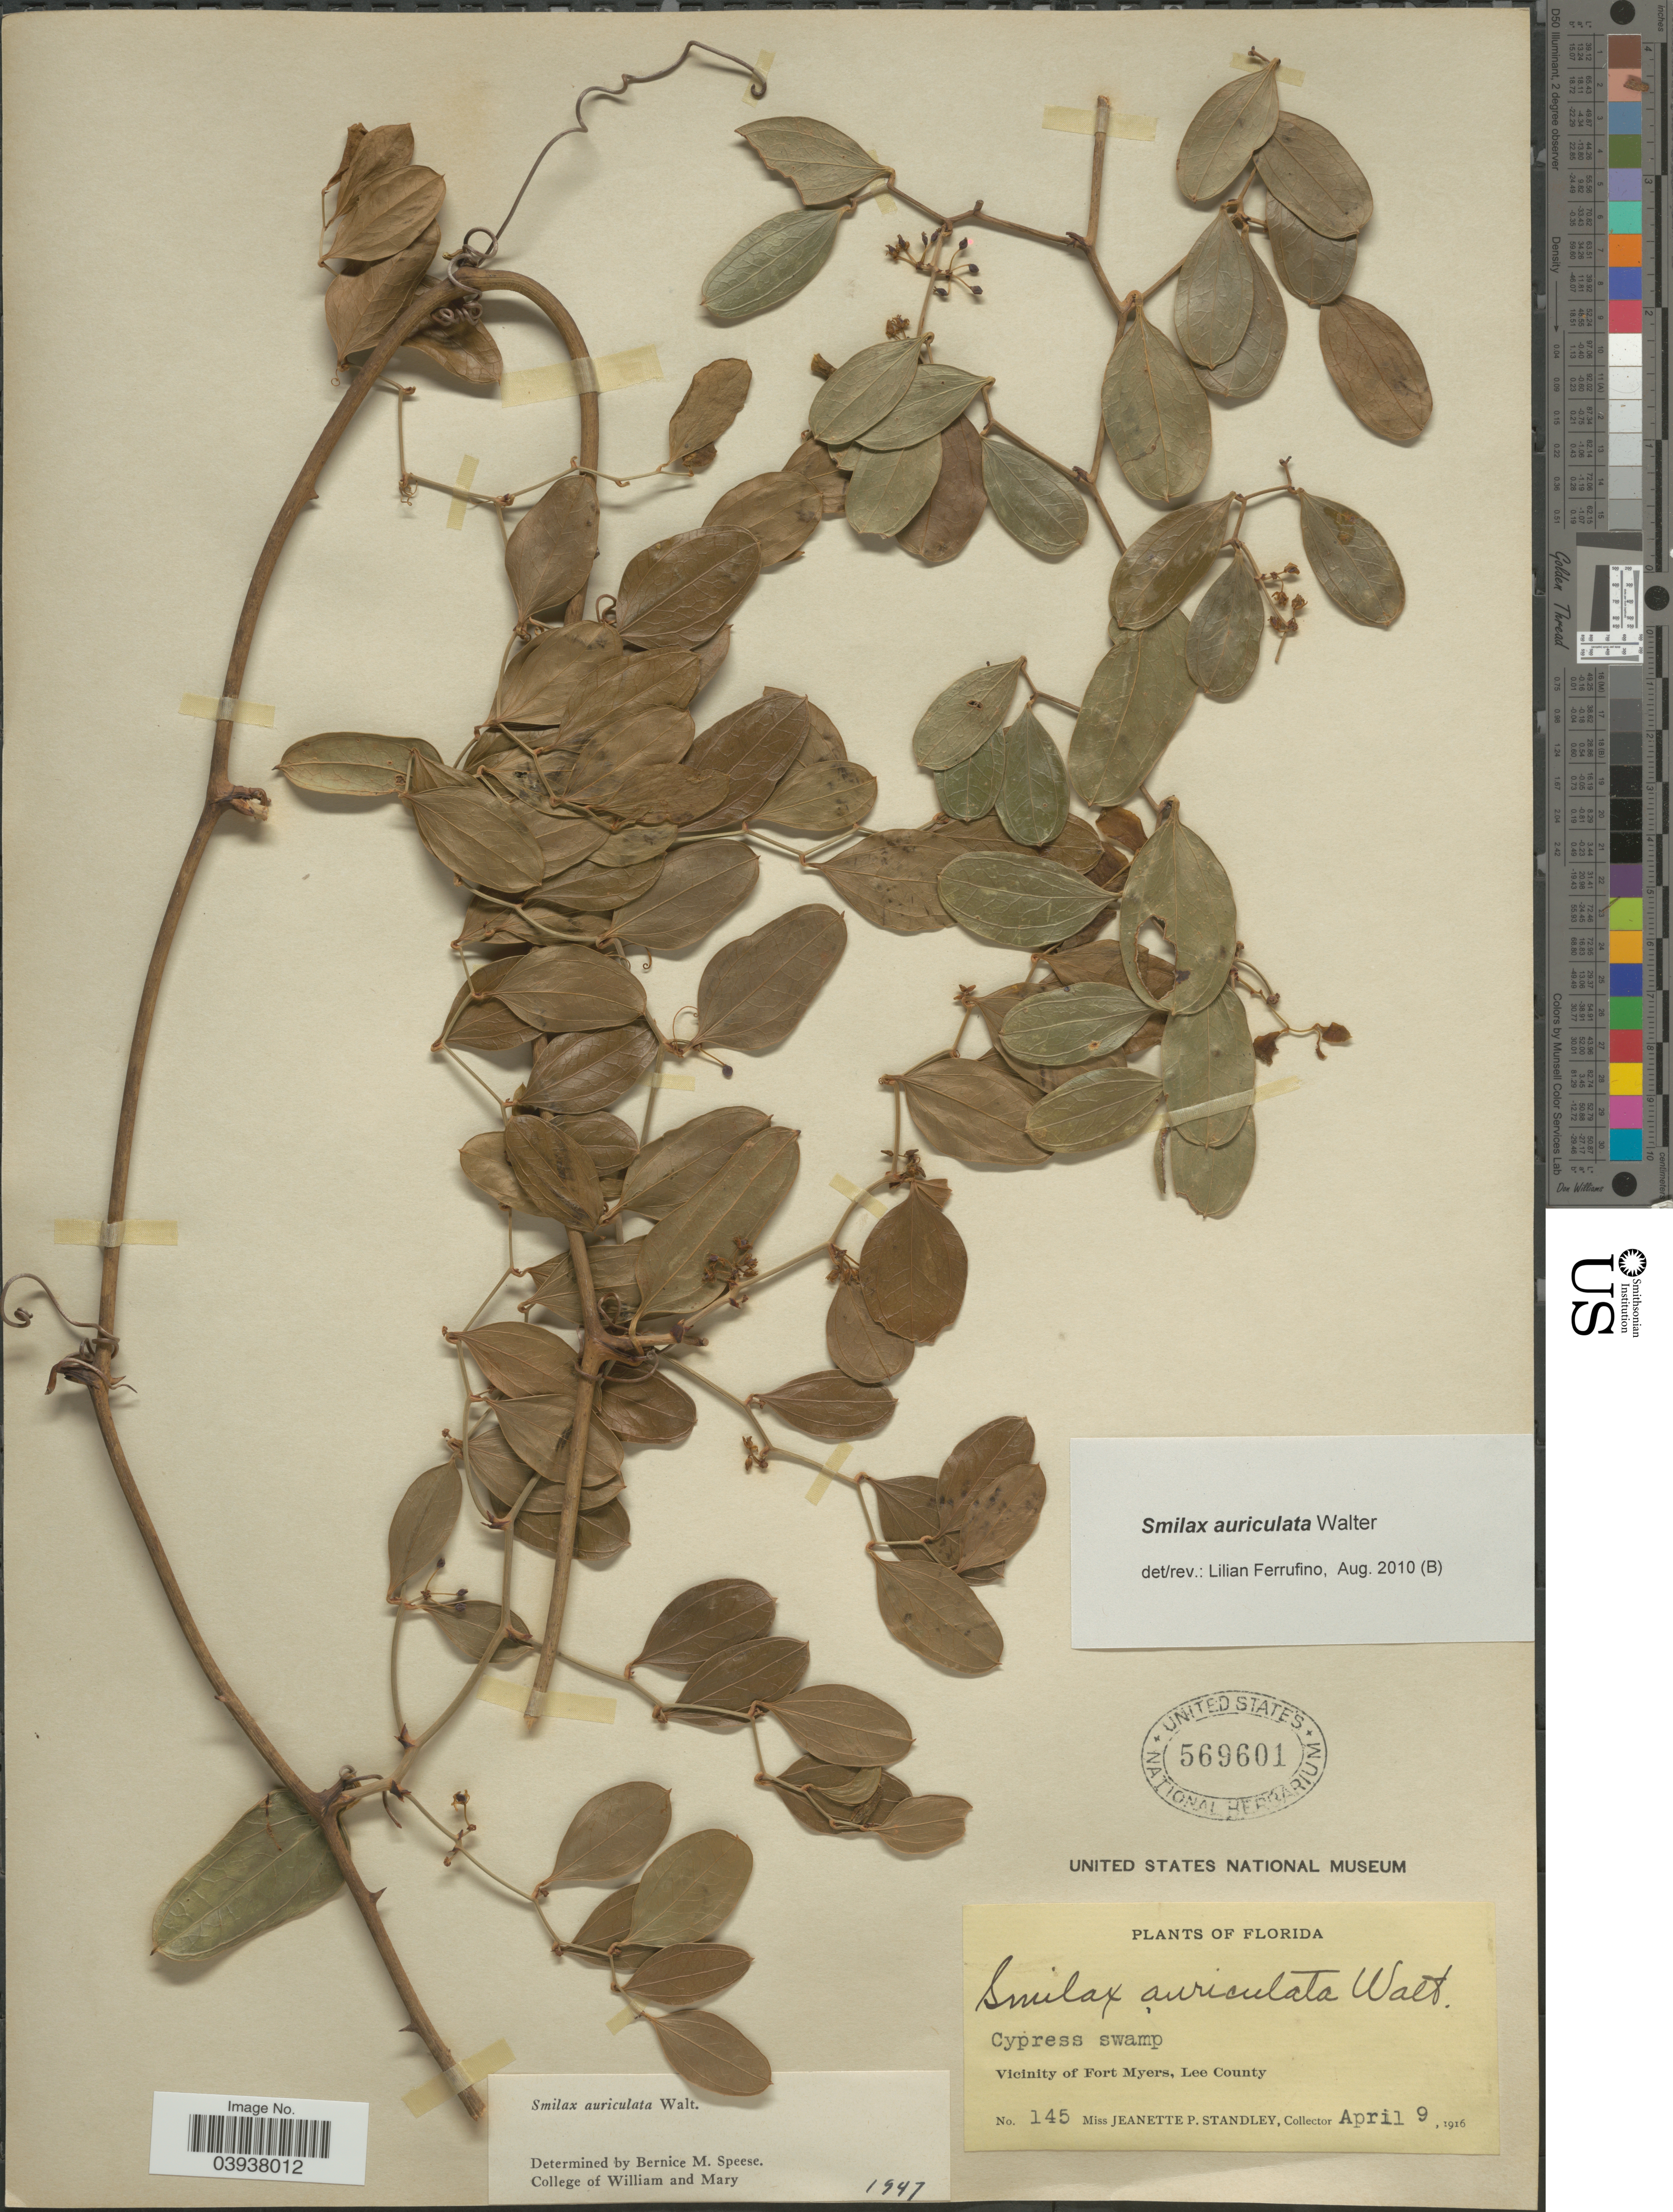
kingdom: Plantae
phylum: Tracheophyta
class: Liliopsida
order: Liliales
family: Smilacaceae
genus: Smilax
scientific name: Smilax auriculata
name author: Walter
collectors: J. P. Standley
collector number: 145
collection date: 1916-04-09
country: United States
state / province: Florida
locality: Cypress swamp. Vicinity of Fort Myers, Lee County.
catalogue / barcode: US 569601